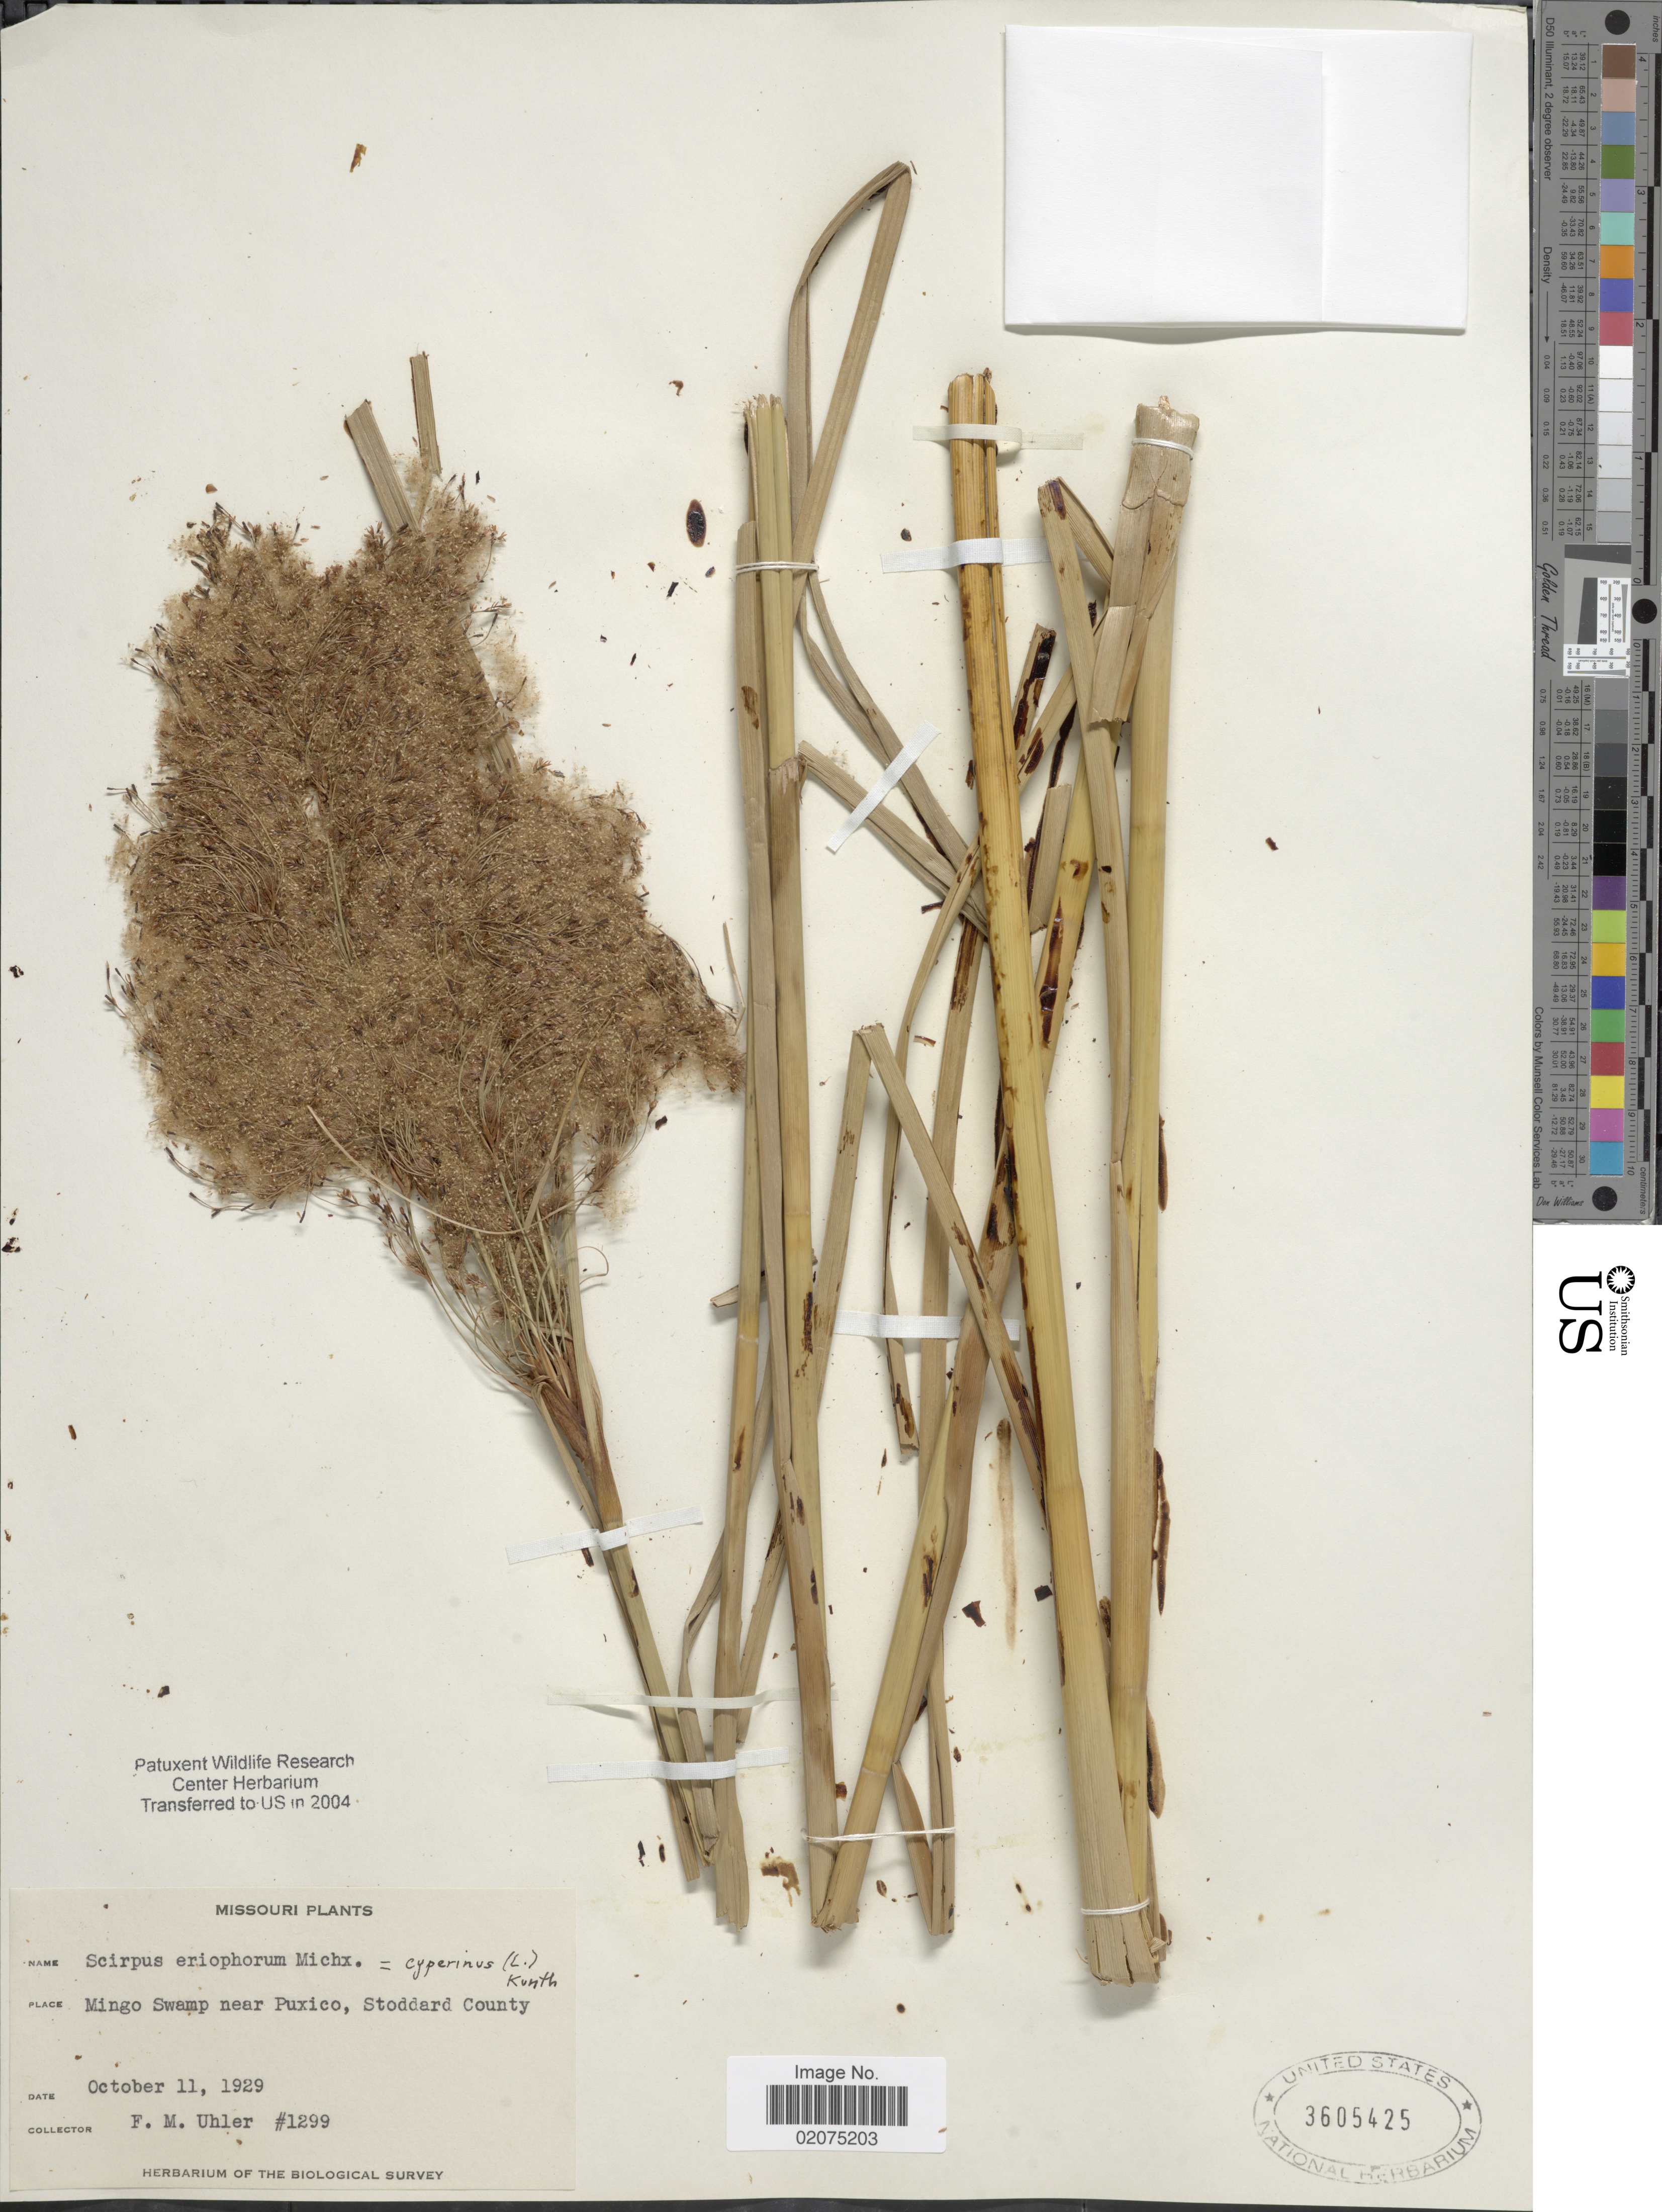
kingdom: Plantae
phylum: Tracheophyta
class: Liliopsida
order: Poales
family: Cyperaceae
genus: Scirpus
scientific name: Scirpus cyperinus (L.) Kunth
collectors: F. M. Uhler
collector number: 1299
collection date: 1929-10-11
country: United States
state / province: Missouri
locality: Mingo Swamp near Puxico, Stoddard County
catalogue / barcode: US 3605425